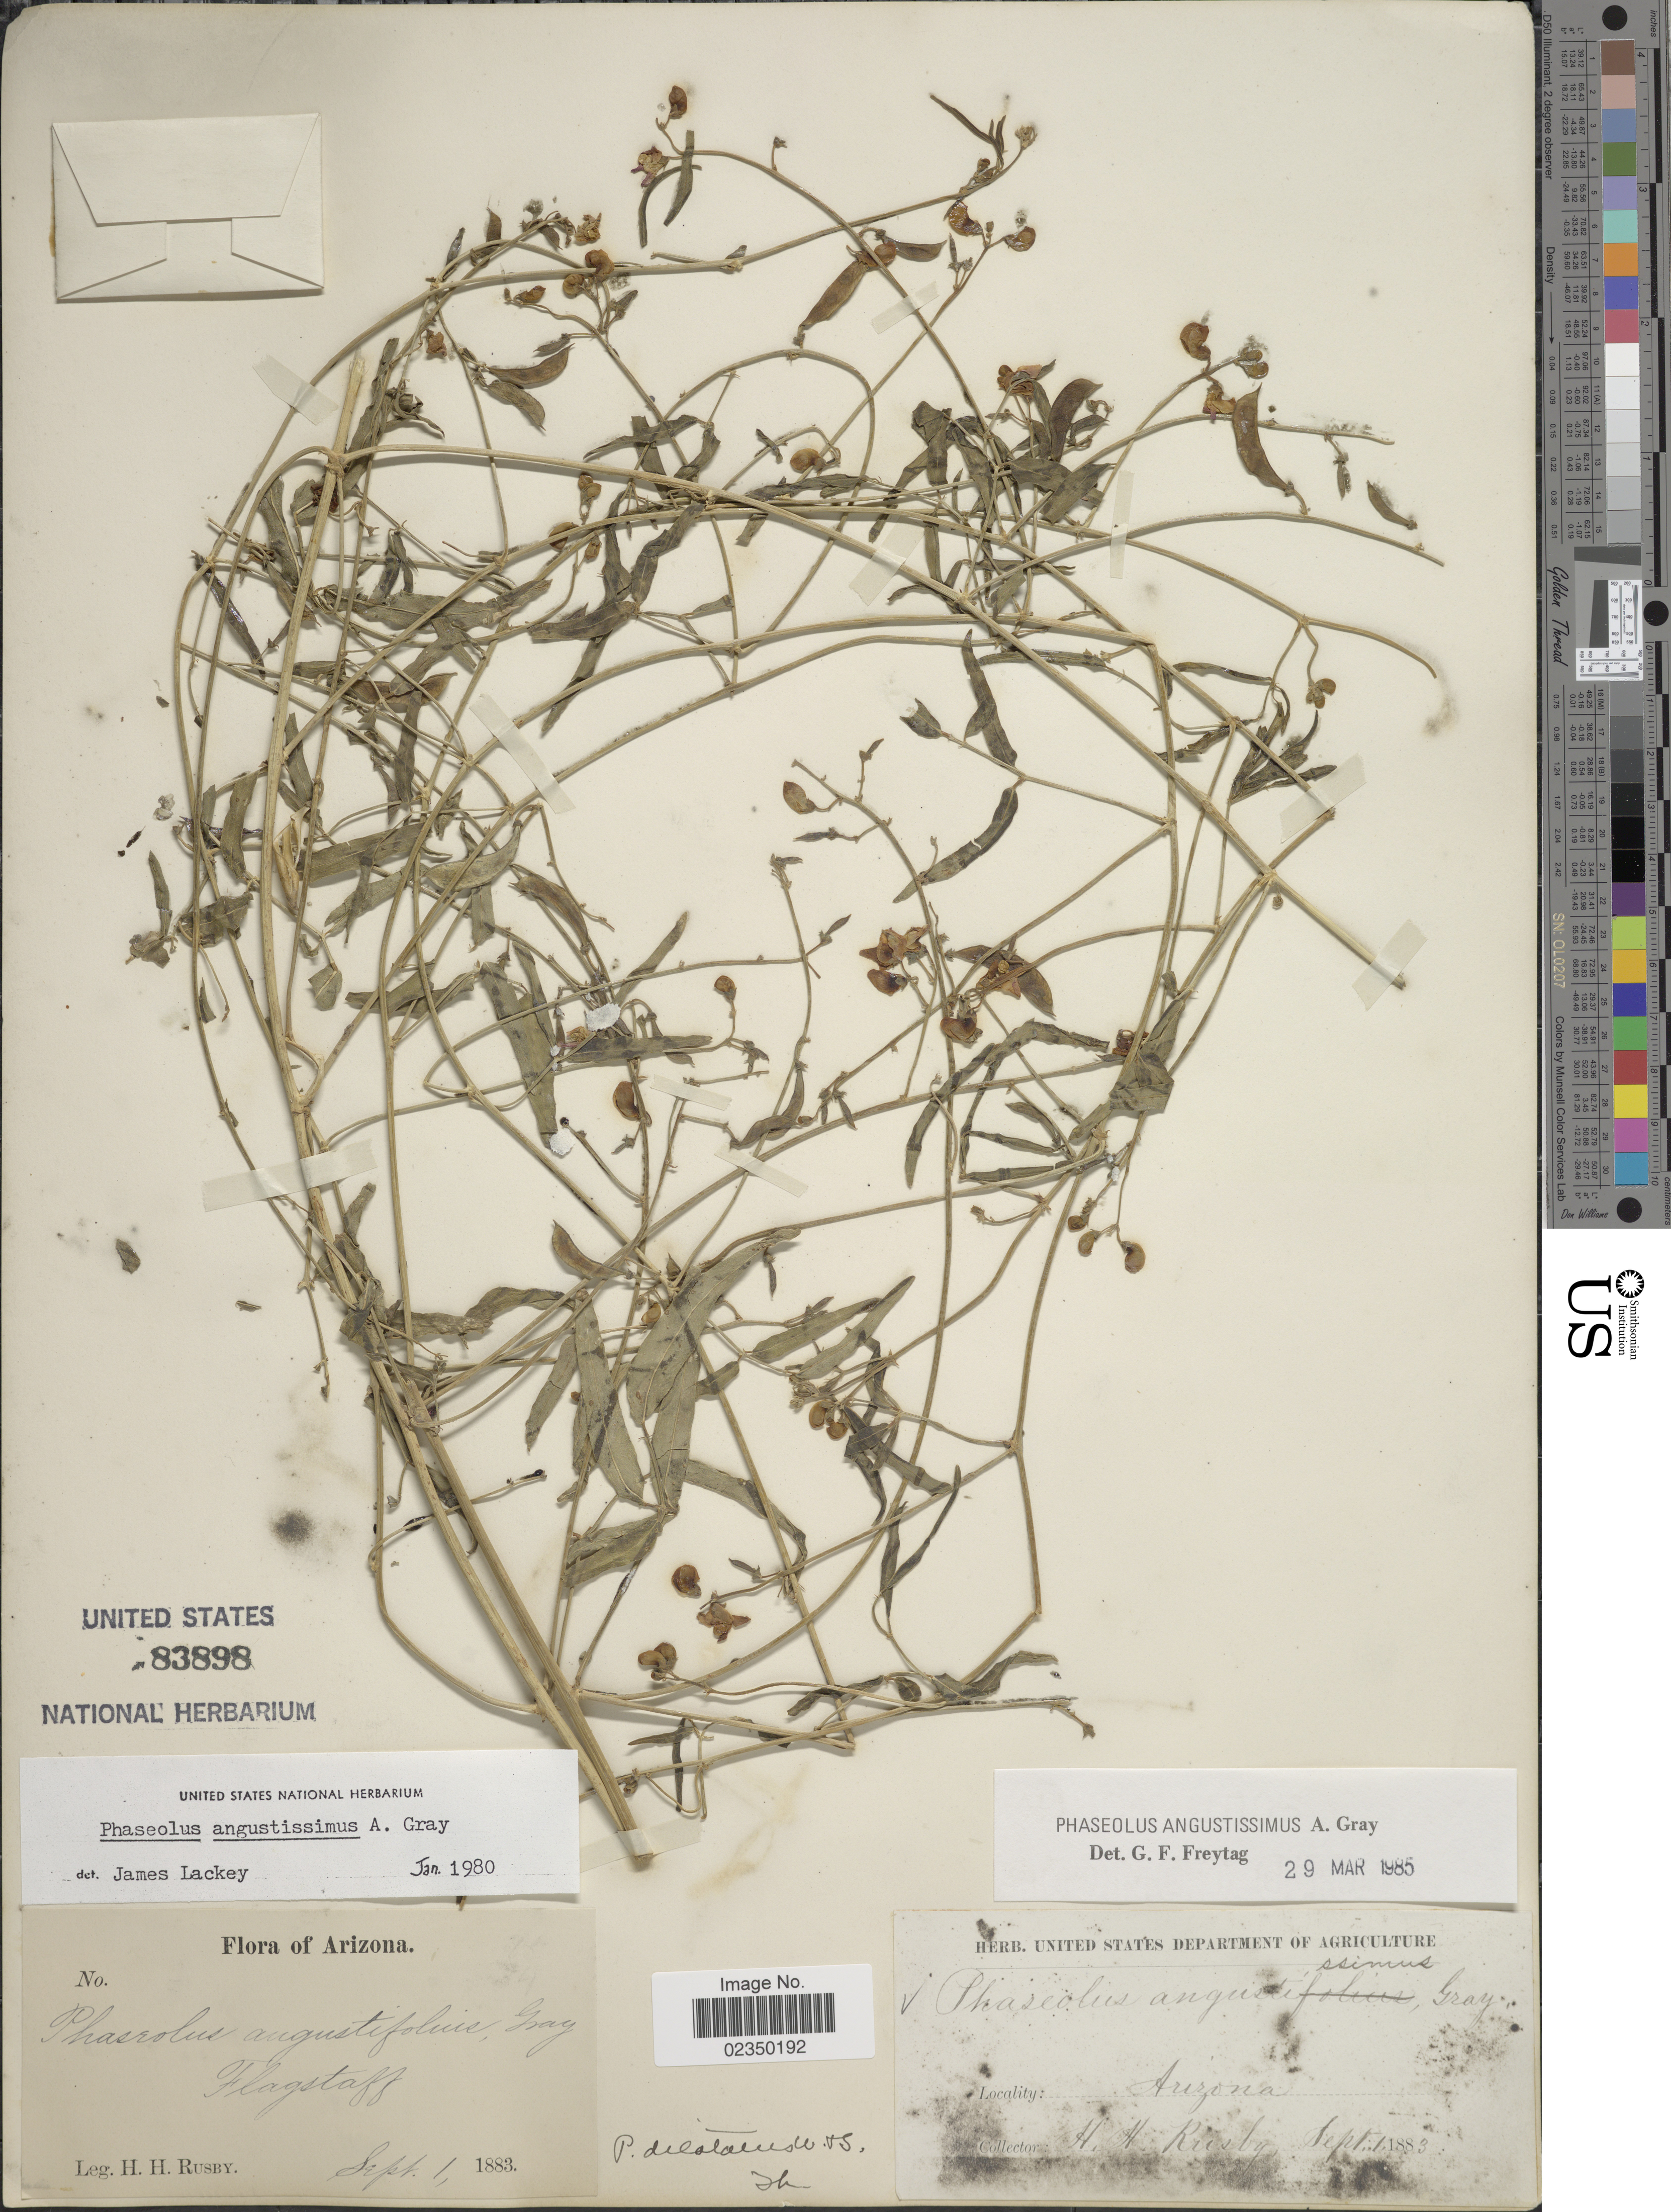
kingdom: Plantae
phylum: Tracheophyta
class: Magnoliopsida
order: Fabales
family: Fabaceae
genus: Phaseolus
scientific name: Phaseolus angustissimus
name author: A. Gray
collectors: H. H. Rusby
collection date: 1883-09-01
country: United States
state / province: Arizona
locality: Flagstaff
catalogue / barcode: US 83898